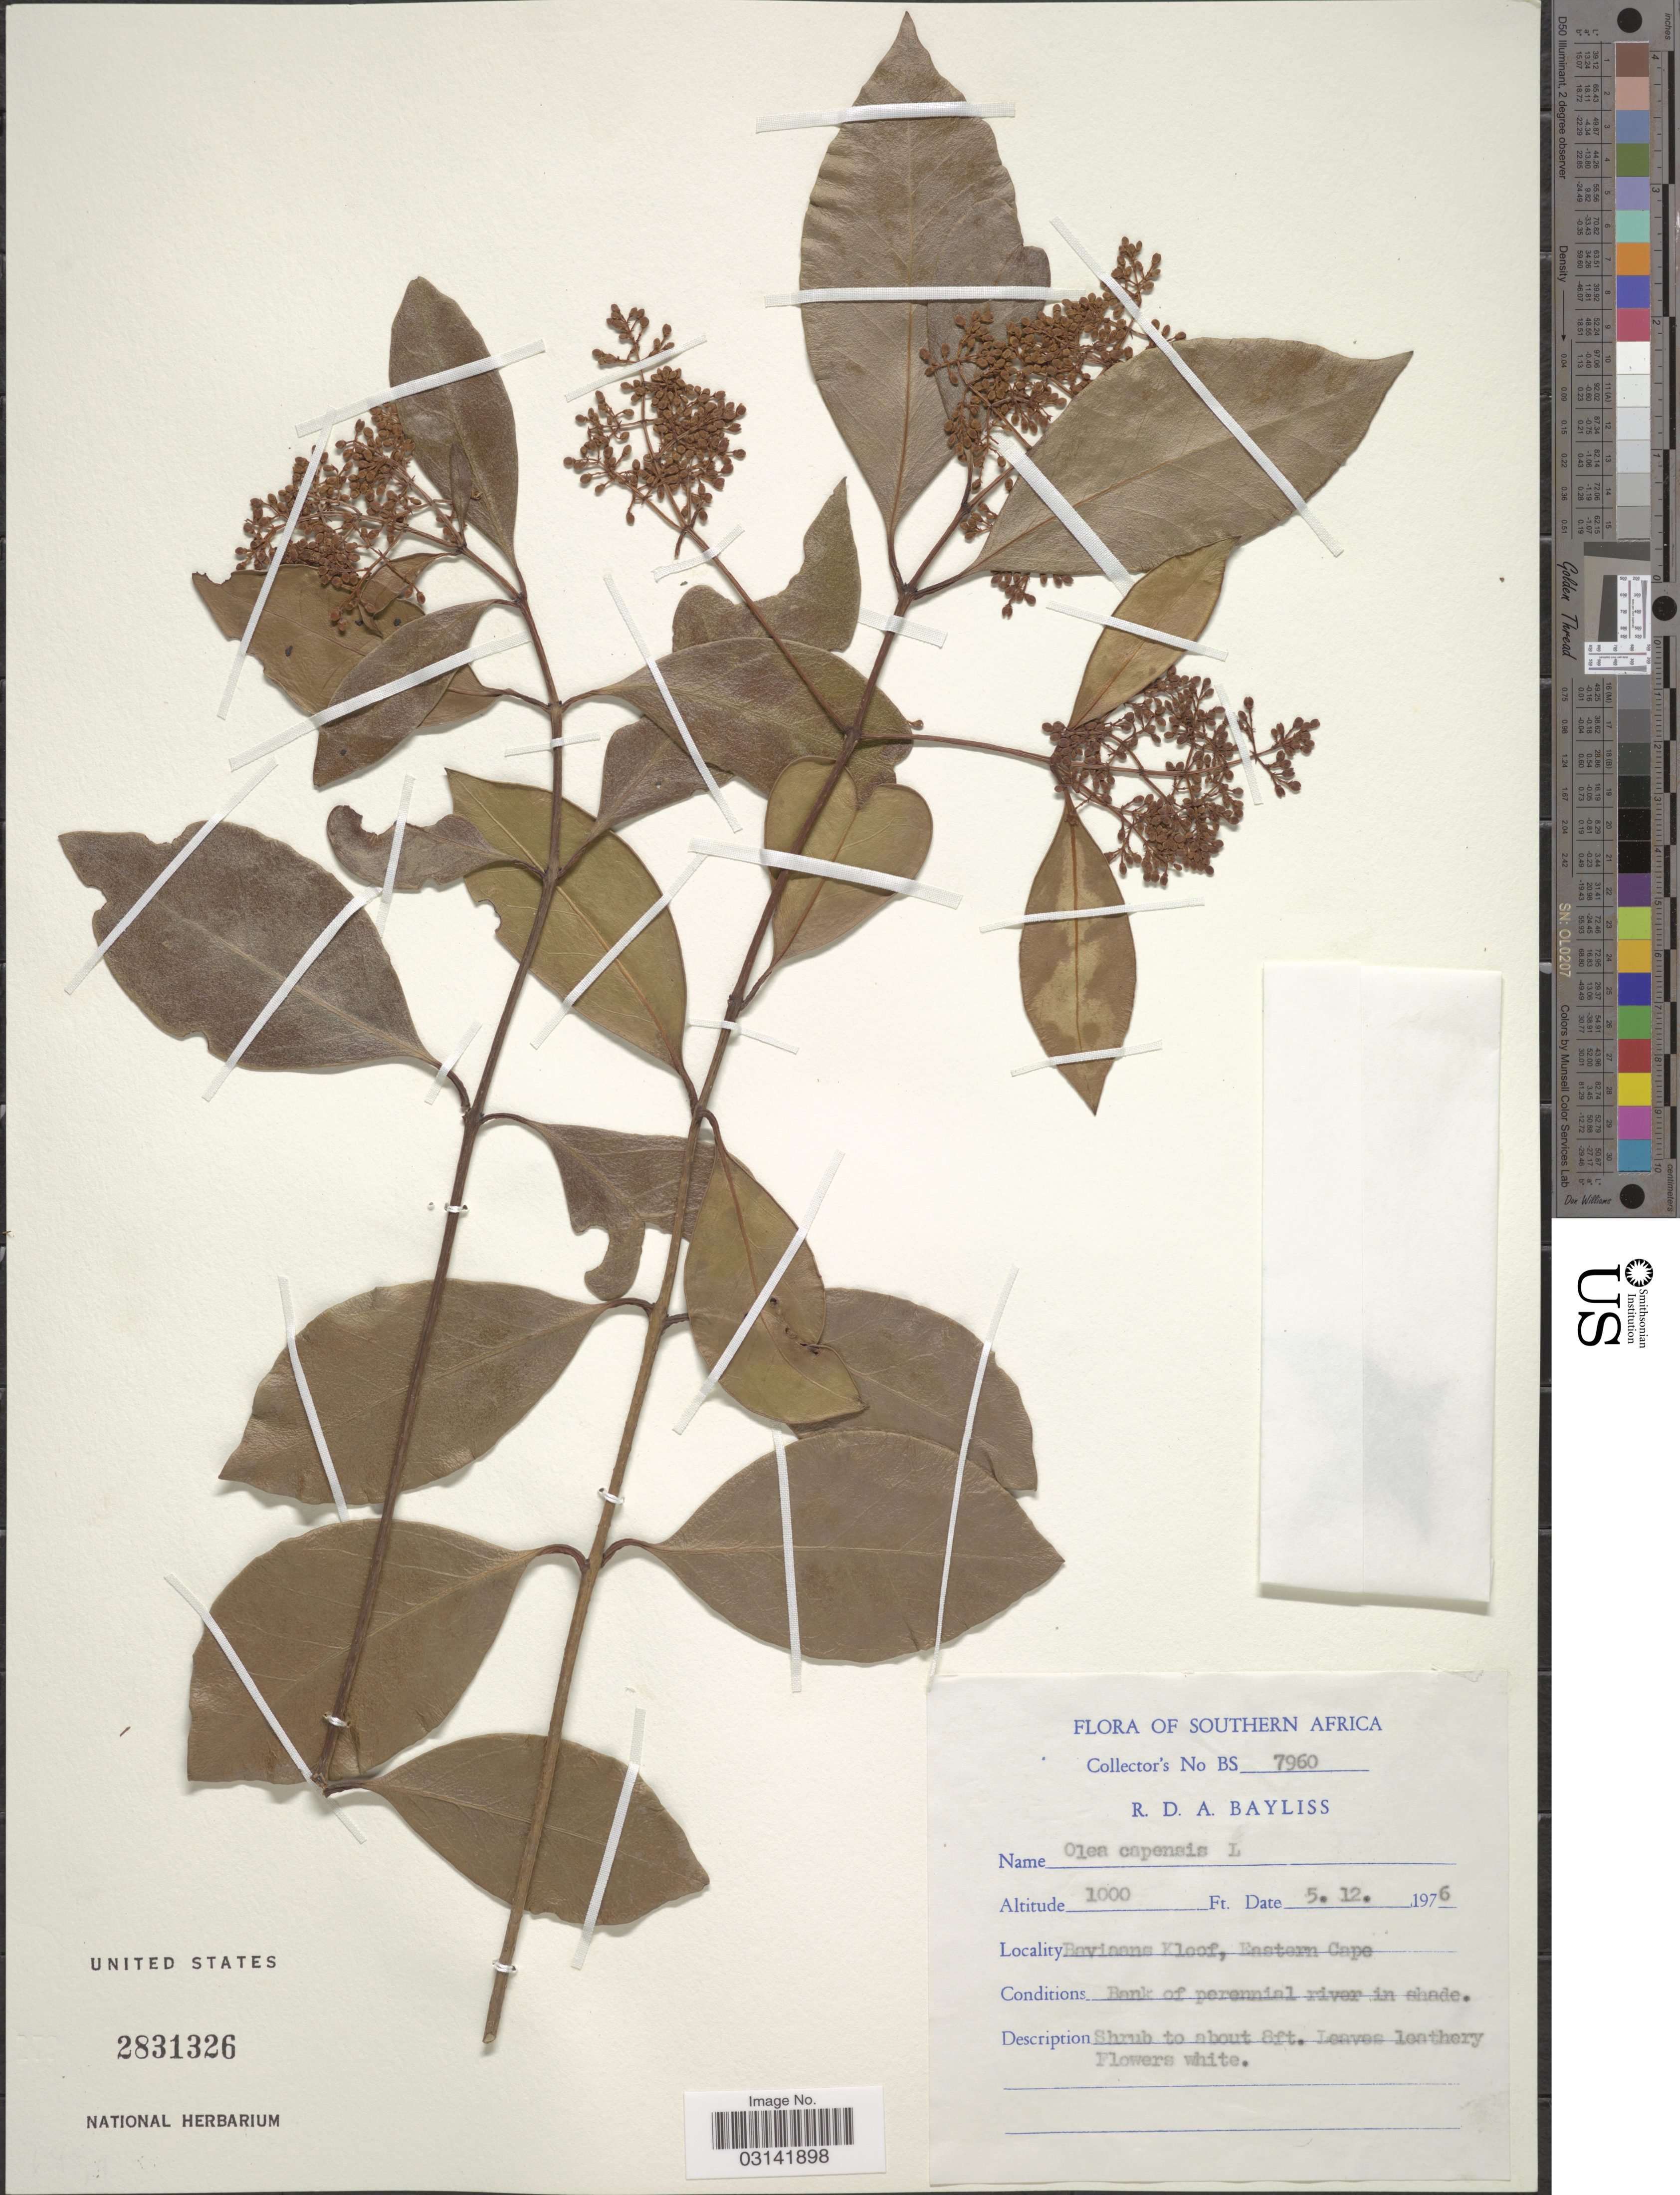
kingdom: Plantae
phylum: Tracheophyta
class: Magnoliopsida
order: Lamiales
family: Oleaceae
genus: Olea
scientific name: Olea capensis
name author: L.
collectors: R. Bayliss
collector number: BS7960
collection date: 1976-12-05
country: South Africa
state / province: Eastern Cape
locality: Southern Africa, Baviaans Kloof.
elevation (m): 305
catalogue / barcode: US 2831326